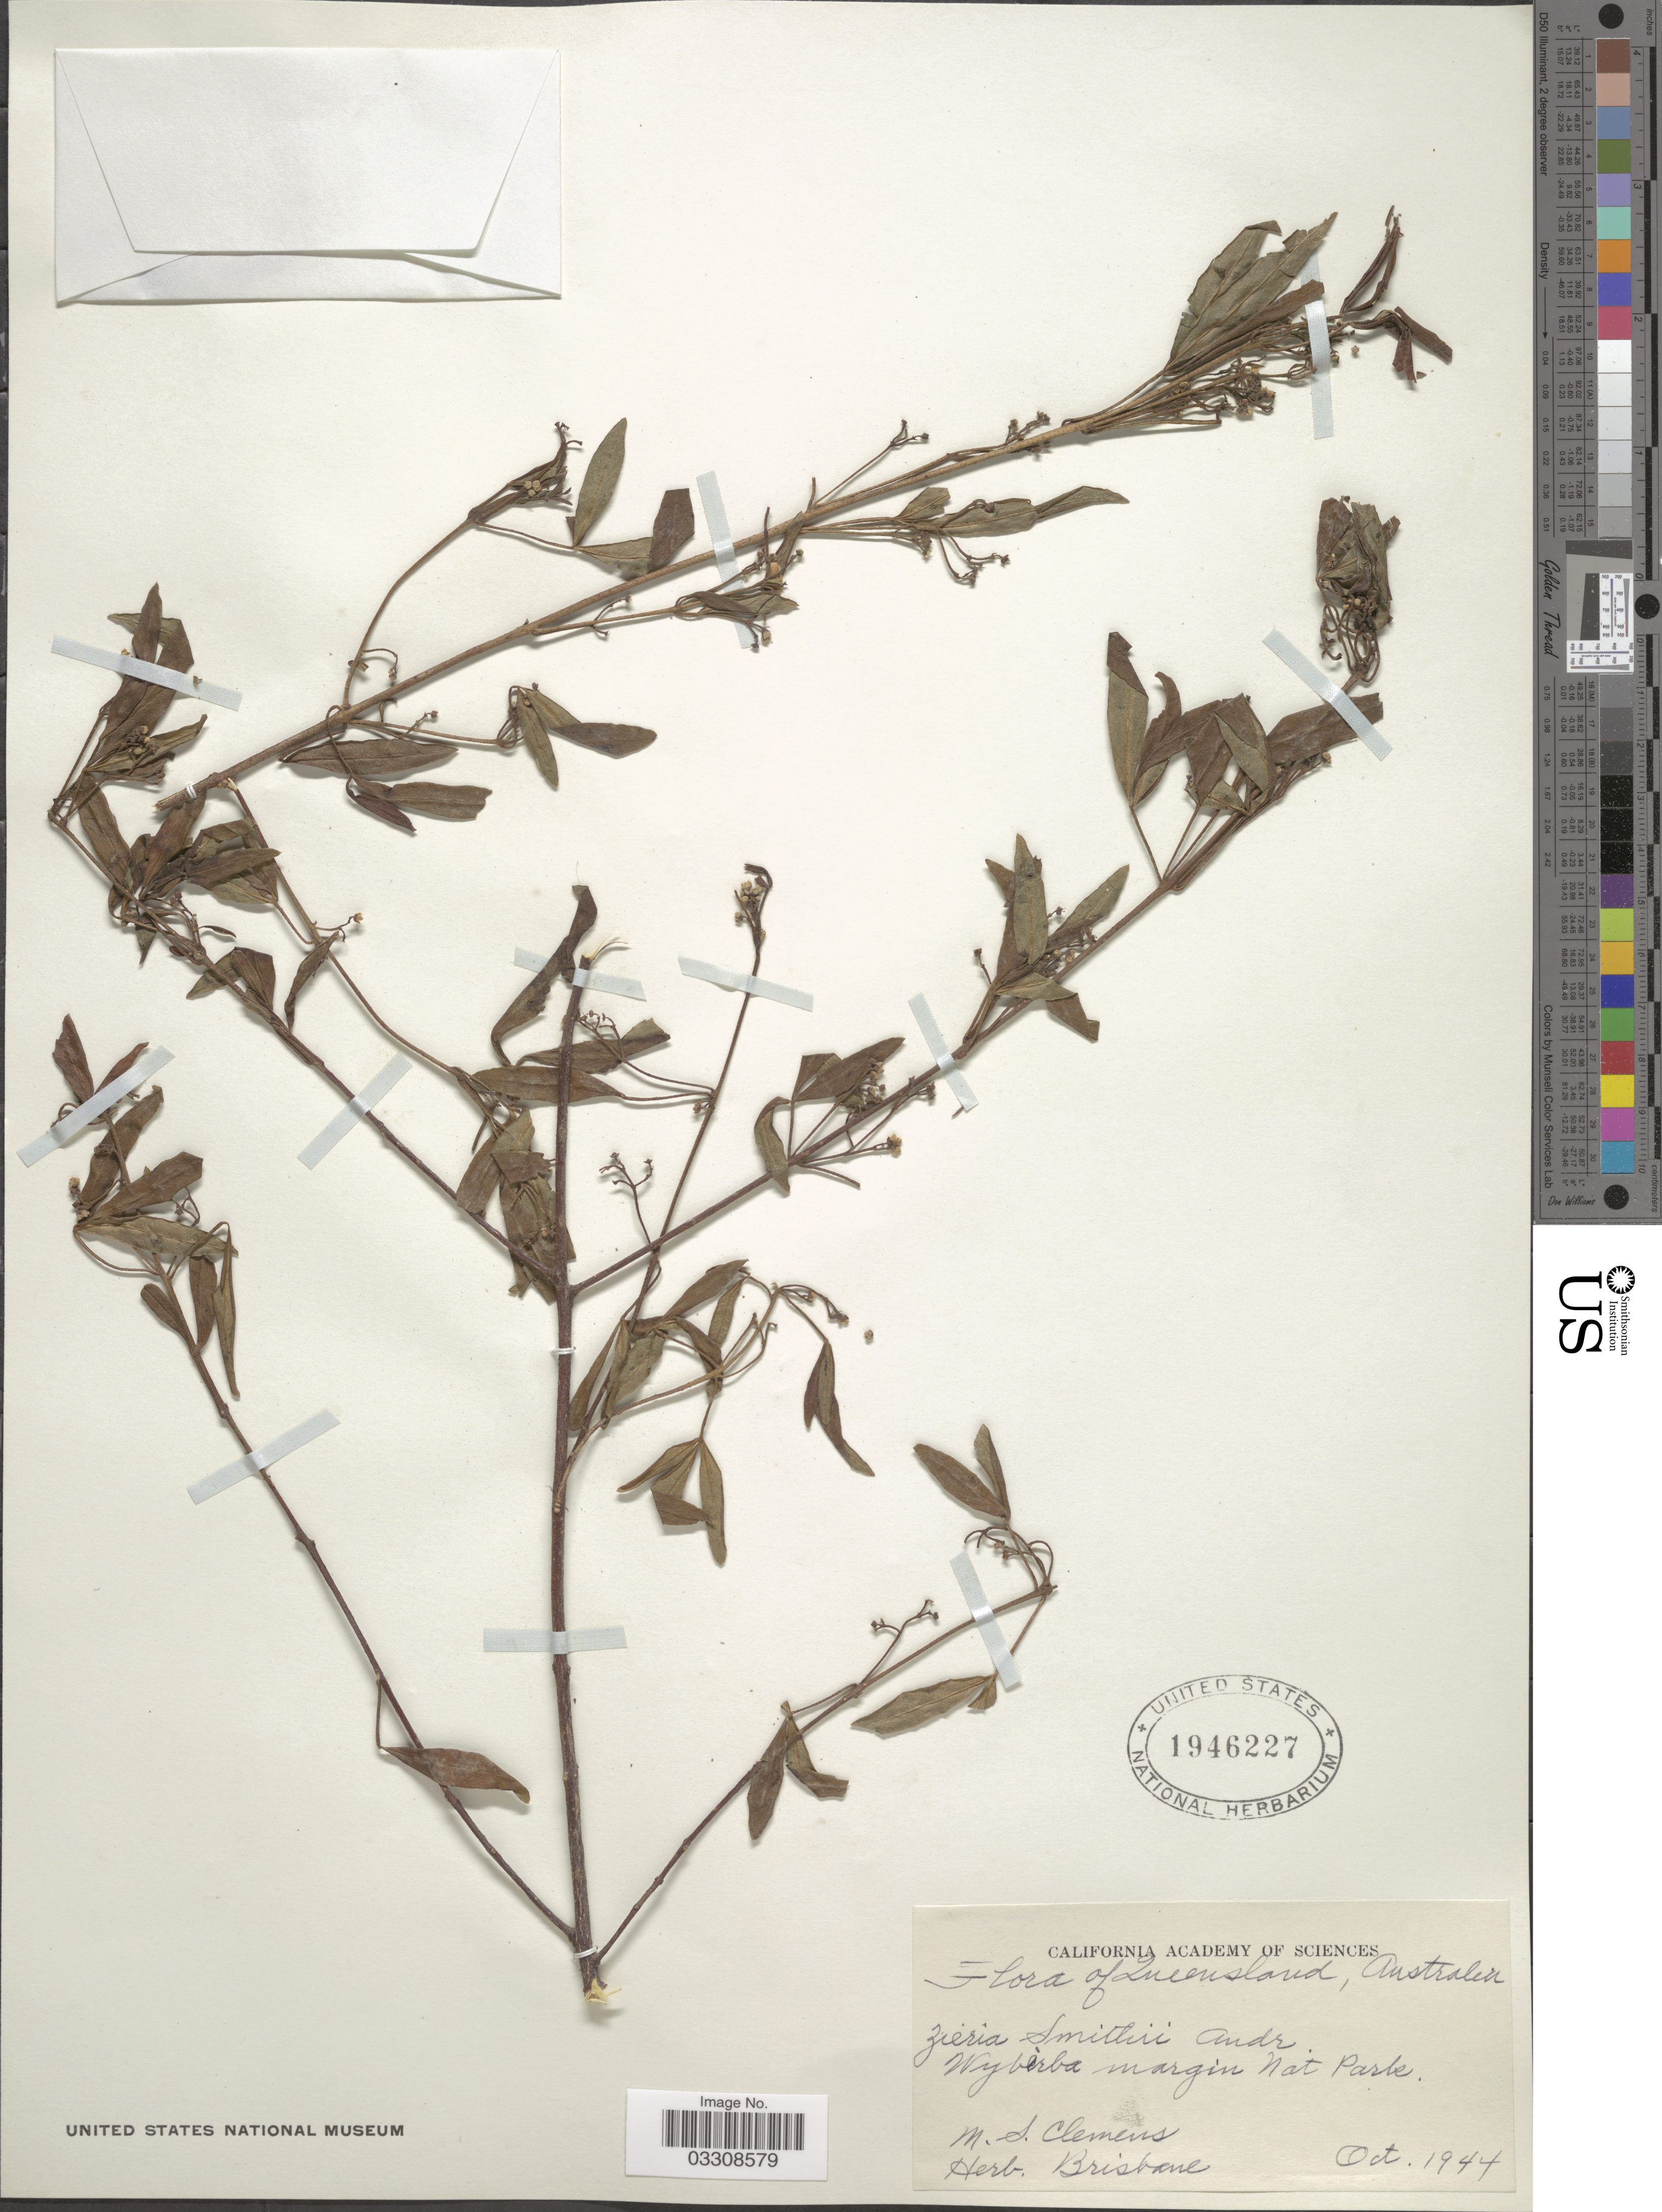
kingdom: Plantae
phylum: Tracheophyta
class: Magnoliopsida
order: Sapindales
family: Rutaceae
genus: Zieria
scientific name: Zieria smithii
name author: Jacks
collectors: M. S. Clemens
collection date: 1944-10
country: Australia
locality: Wyberba margin Nat Park.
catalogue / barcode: US 1946227